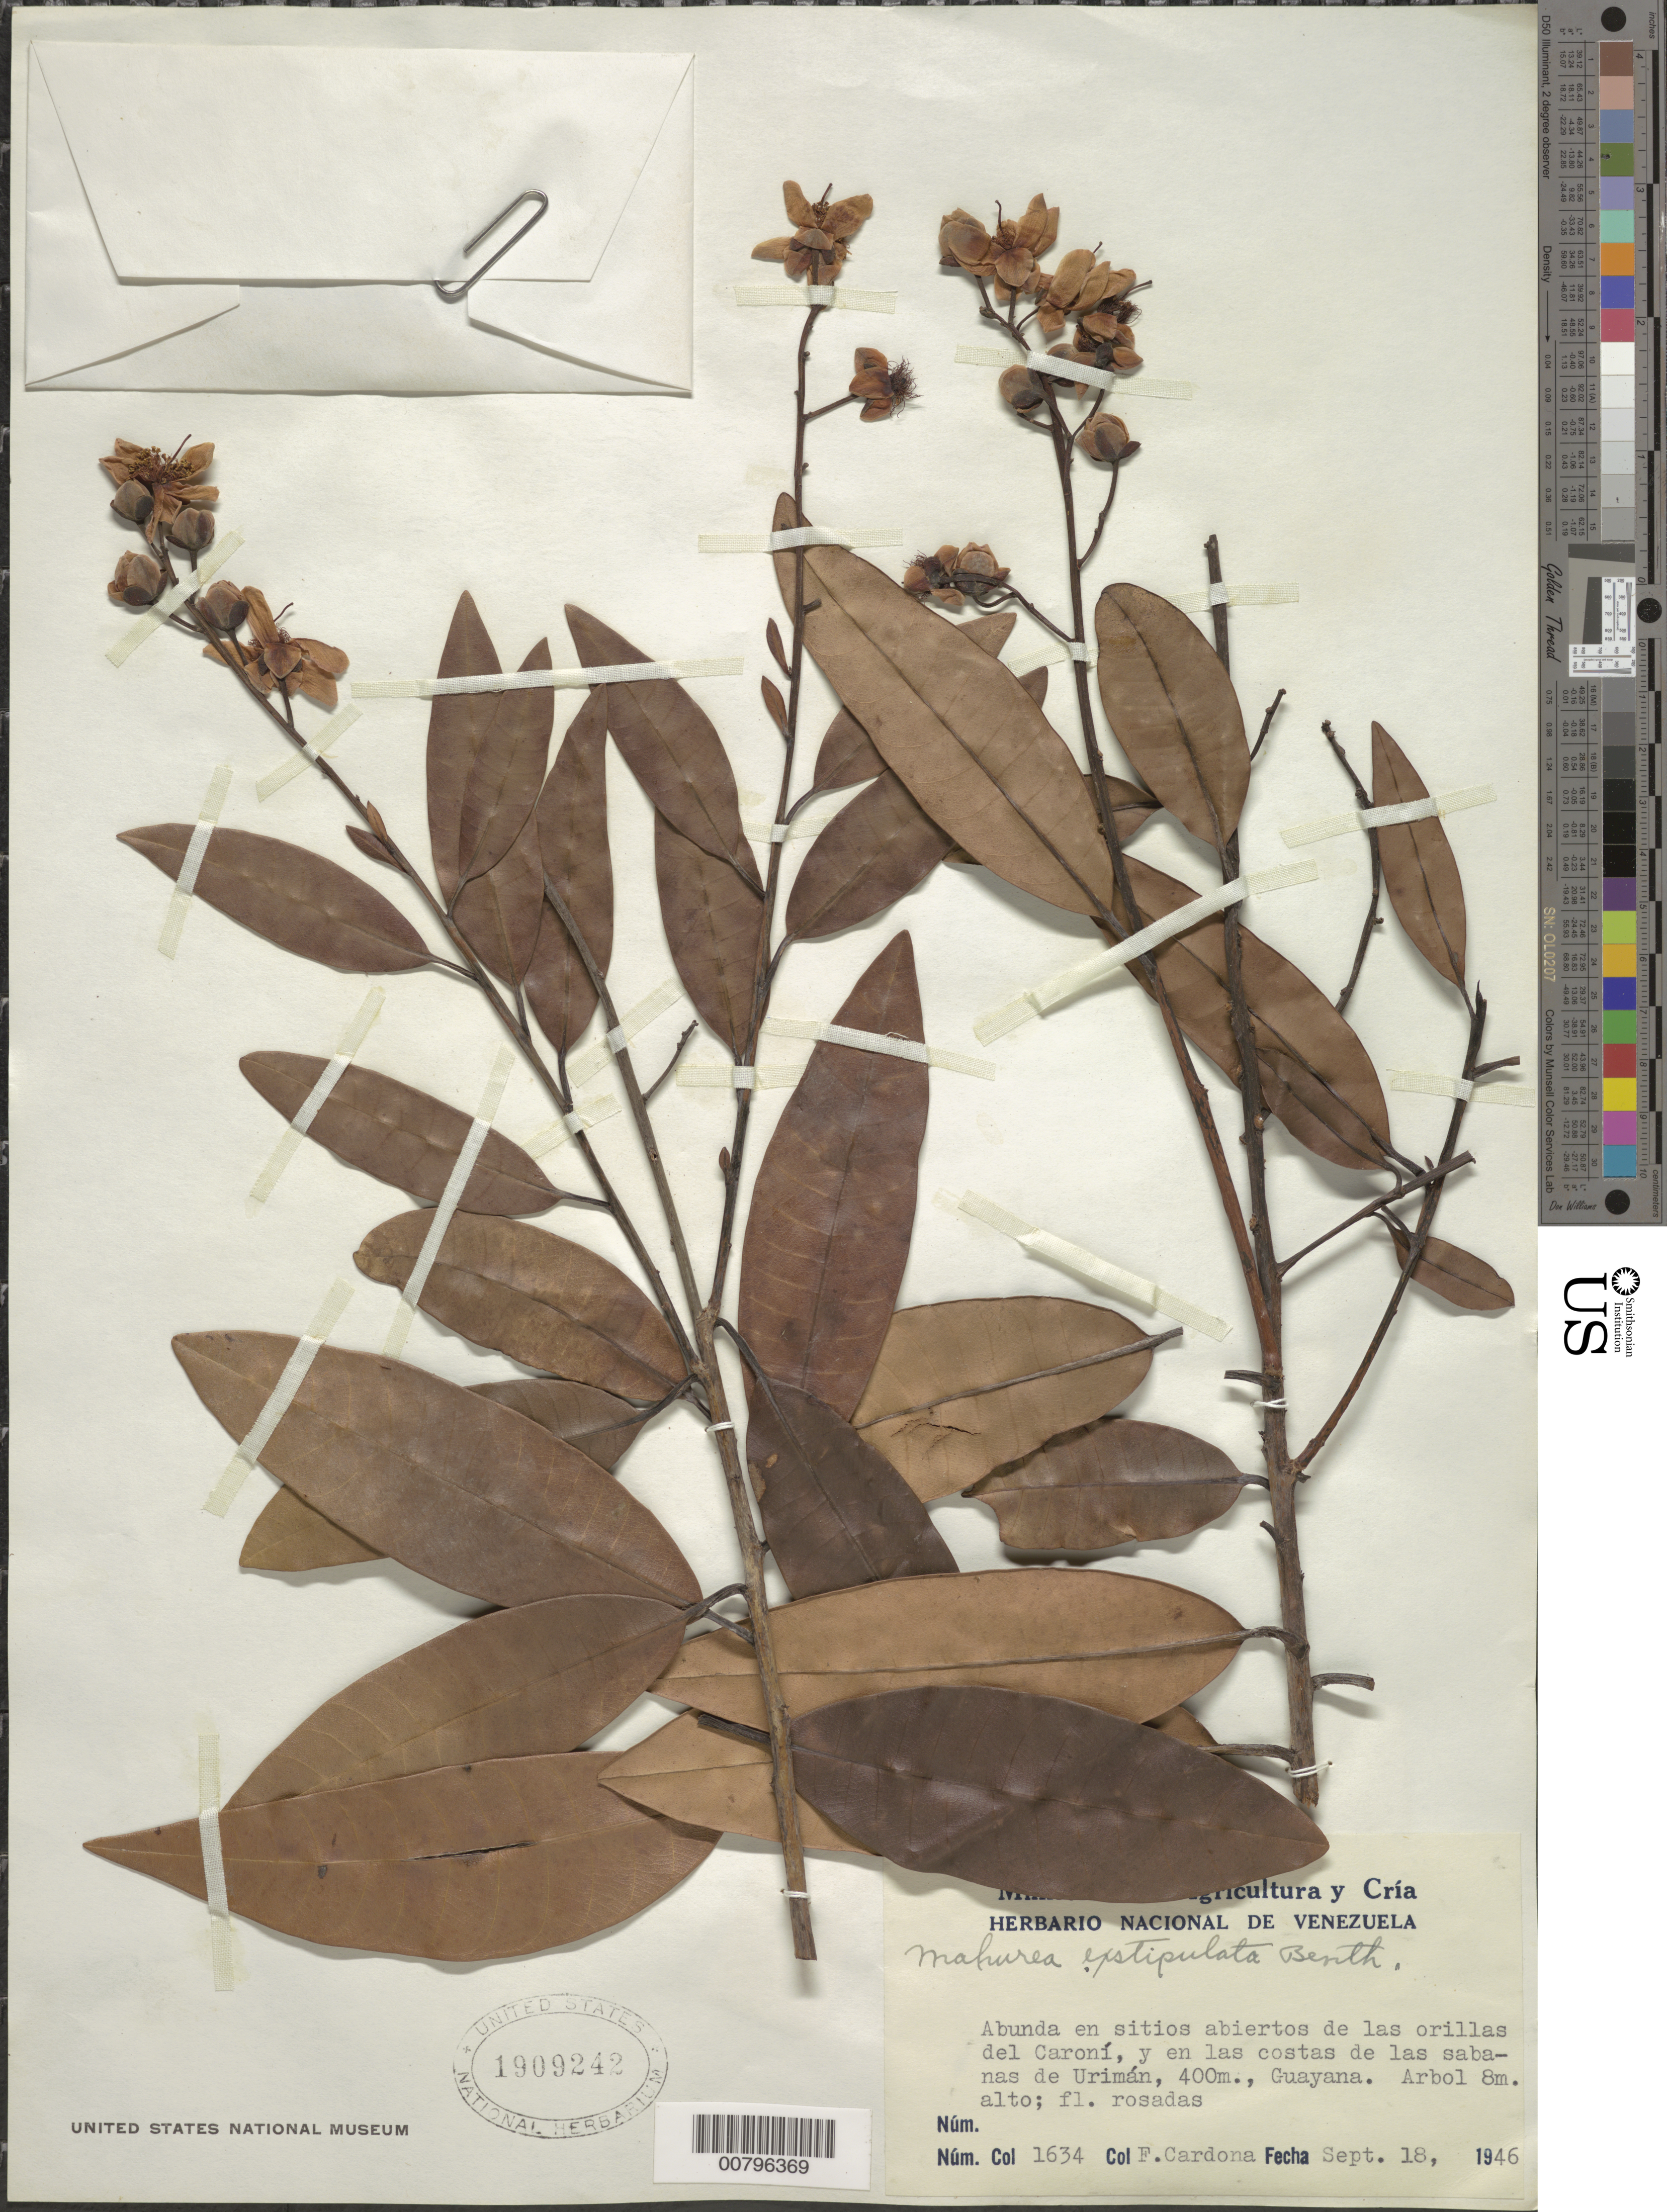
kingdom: Plantae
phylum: Tracheophyta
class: Magnoliopsida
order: Malpighiales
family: Calophyllaceae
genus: Mahurea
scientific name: Mahurea exstipulata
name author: Benth.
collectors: F. Cardona Puig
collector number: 1634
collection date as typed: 18-Sep-46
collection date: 1946-09-18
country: Venezuela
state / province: Bolívar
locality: Río Caroní, Urimán Savannas (Guayana)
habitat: Riverbank; sitios abiertas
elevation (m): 400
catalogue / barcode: US 1909242